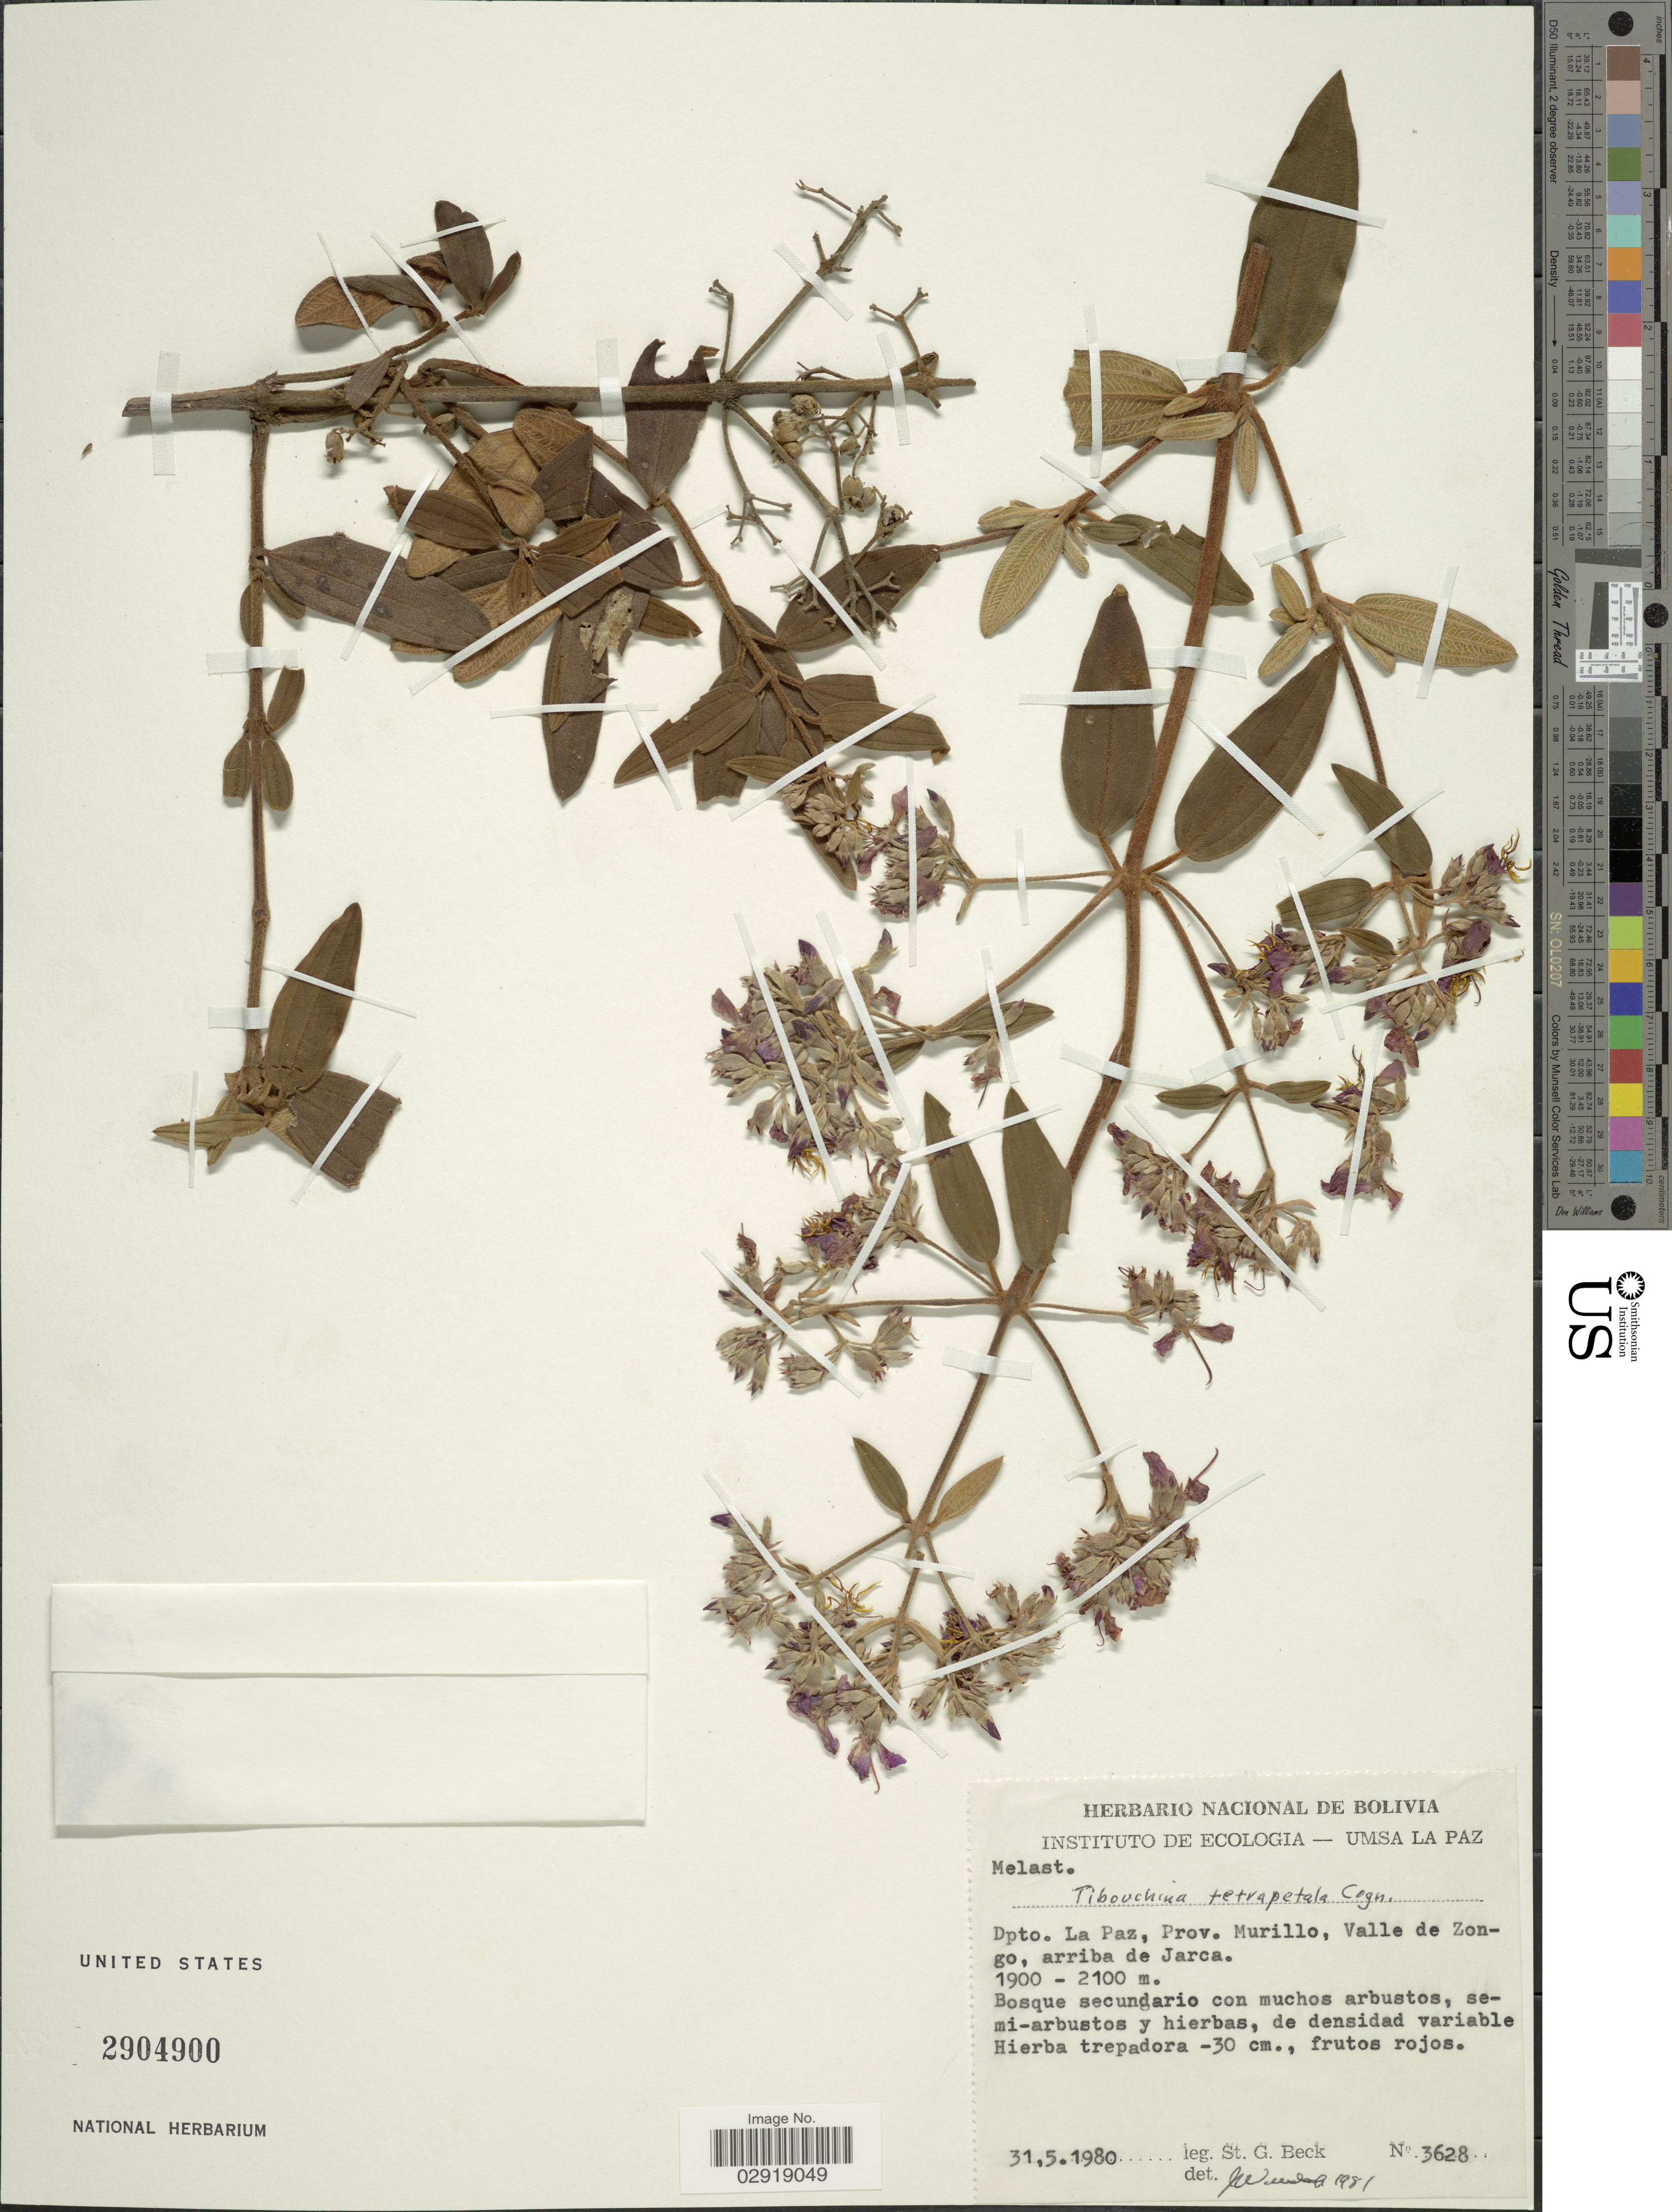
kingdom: Plantae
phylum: Tracheophyta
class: Magnoliopsida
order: Myrtales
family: Melastomataceae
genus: Chaetogastra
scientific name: Chaetogastra tetrapetala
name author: (Cogn.) P.J.F. Guim. & Michelang.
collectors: S. G. Beck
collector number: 3628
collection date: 1980-05-31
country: Bolivia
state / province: La Paz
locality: Dpto. La Paz, Prov. Murillo, Valle de Zongo, arriba de Jarca.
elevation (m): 1900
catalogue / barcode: US 2904900